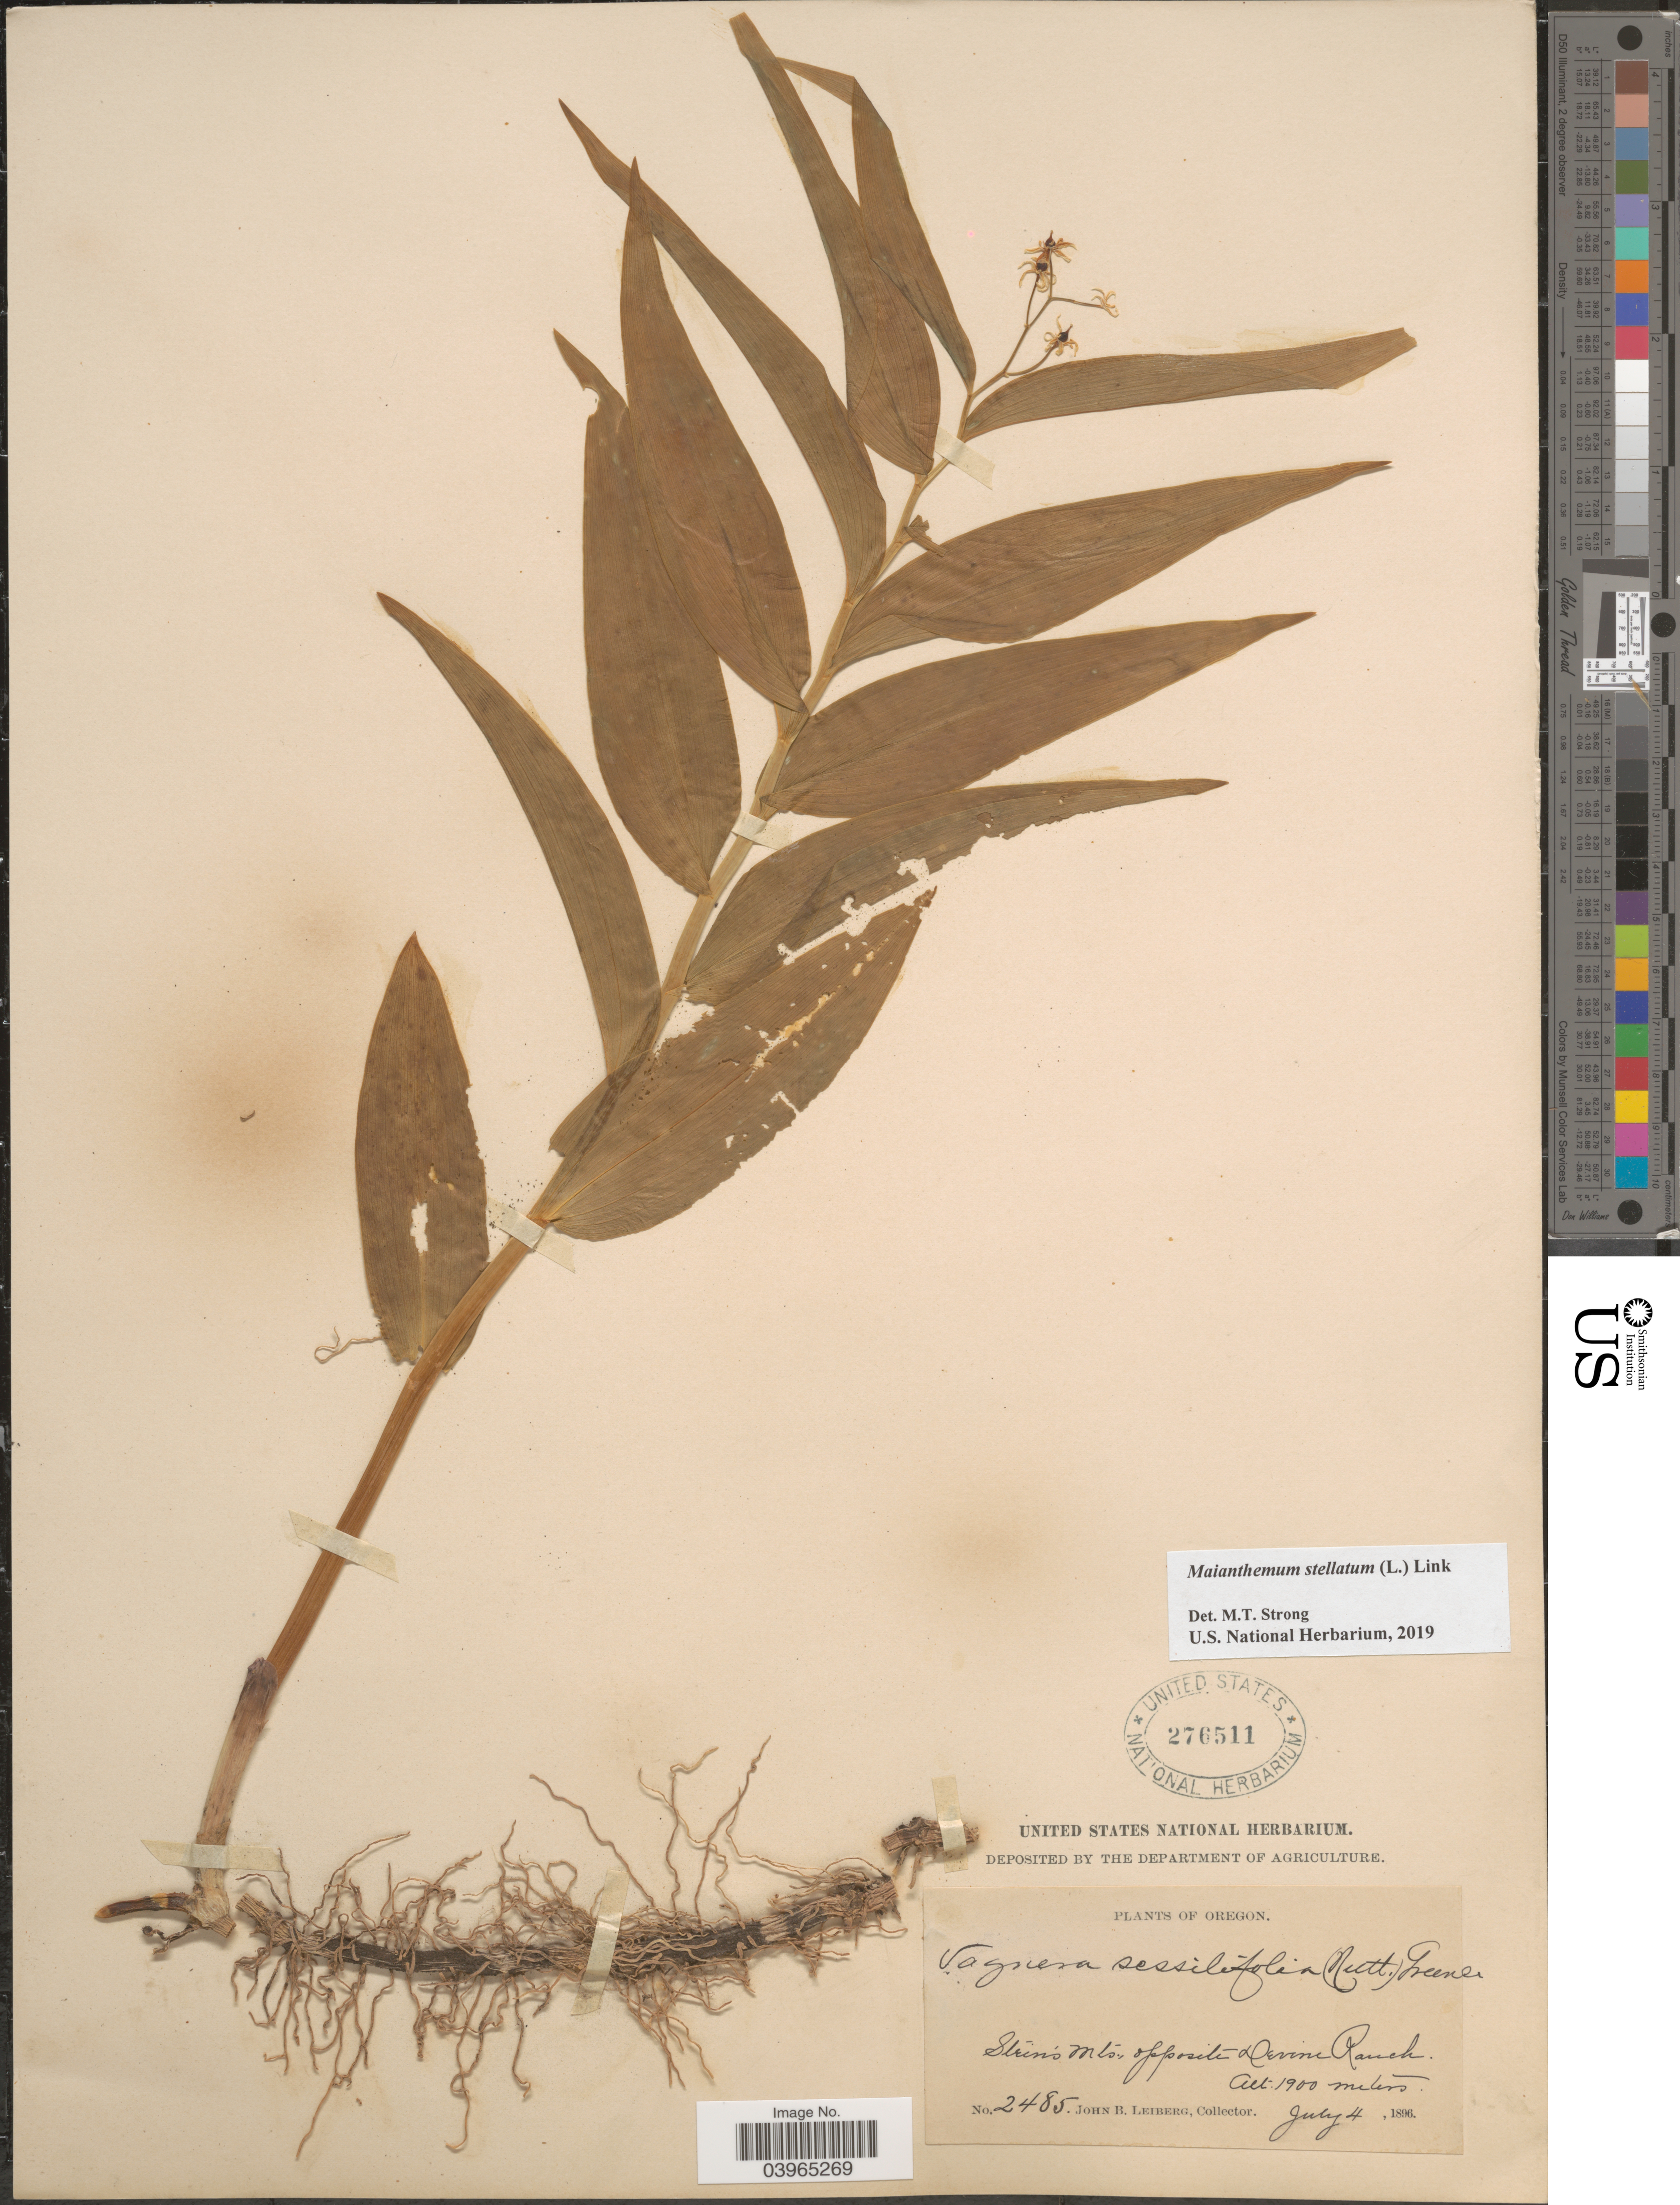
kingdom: Plantae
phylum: Tracheophyta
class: Liliopsida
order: Asparagales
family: Asparagaceae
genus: Maianthemum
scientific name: Maianthemum stellatum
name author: (L.) Link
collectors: J. B. Leiberg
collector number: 2485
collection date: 1896-07-04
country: United States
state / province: Oregon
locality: Stein's Mts., opposite Devine Ranch.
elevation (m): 1900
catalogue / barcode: US 276511